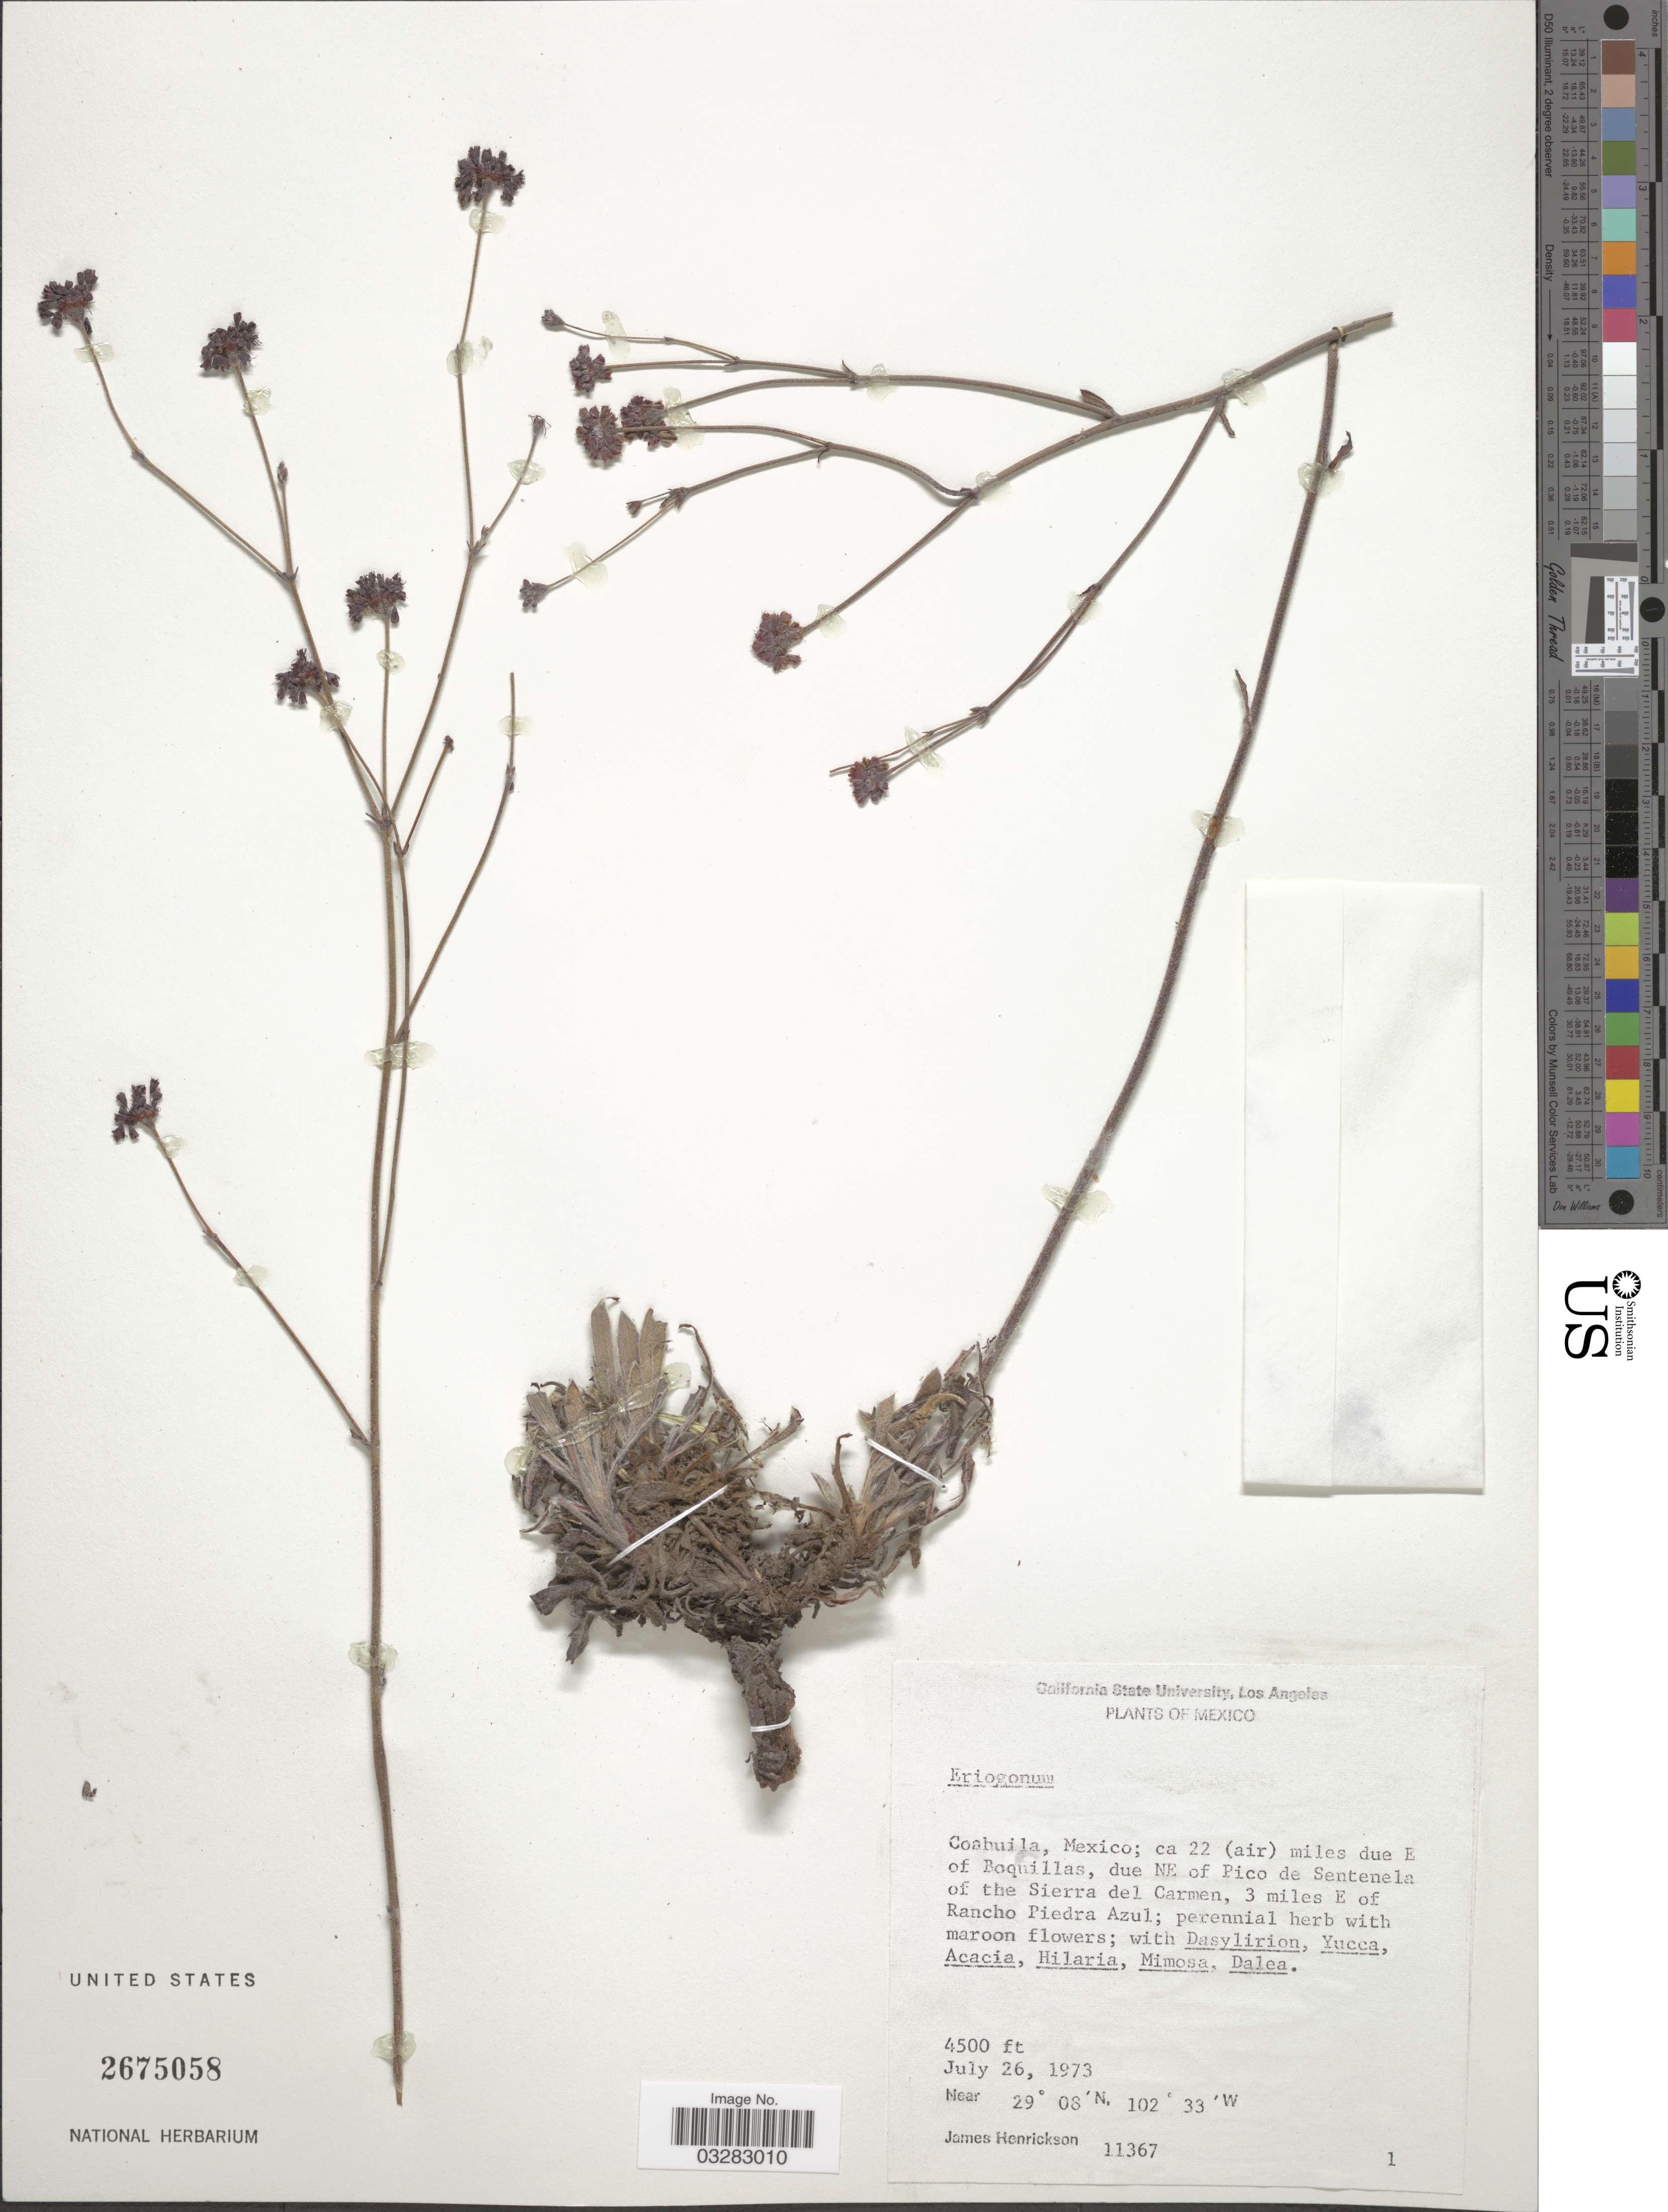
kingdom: Plantae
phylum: Tracheophyta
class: Magnoliopsida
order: Caryophyllales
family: Polygonaceae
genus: Eriogonum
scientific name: Eriogonum sp.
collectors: J. Henrickson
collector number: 11367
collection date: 1973-07-26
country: Mexico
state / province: Coahuila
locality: Ca 22 (air) miles due E of Boquillas, due NE of Pico de Sentenela of the Sierra del Carmen, 3 miles E of Rancho Piedra Azul.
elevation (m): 1372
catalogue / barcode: US 2675058